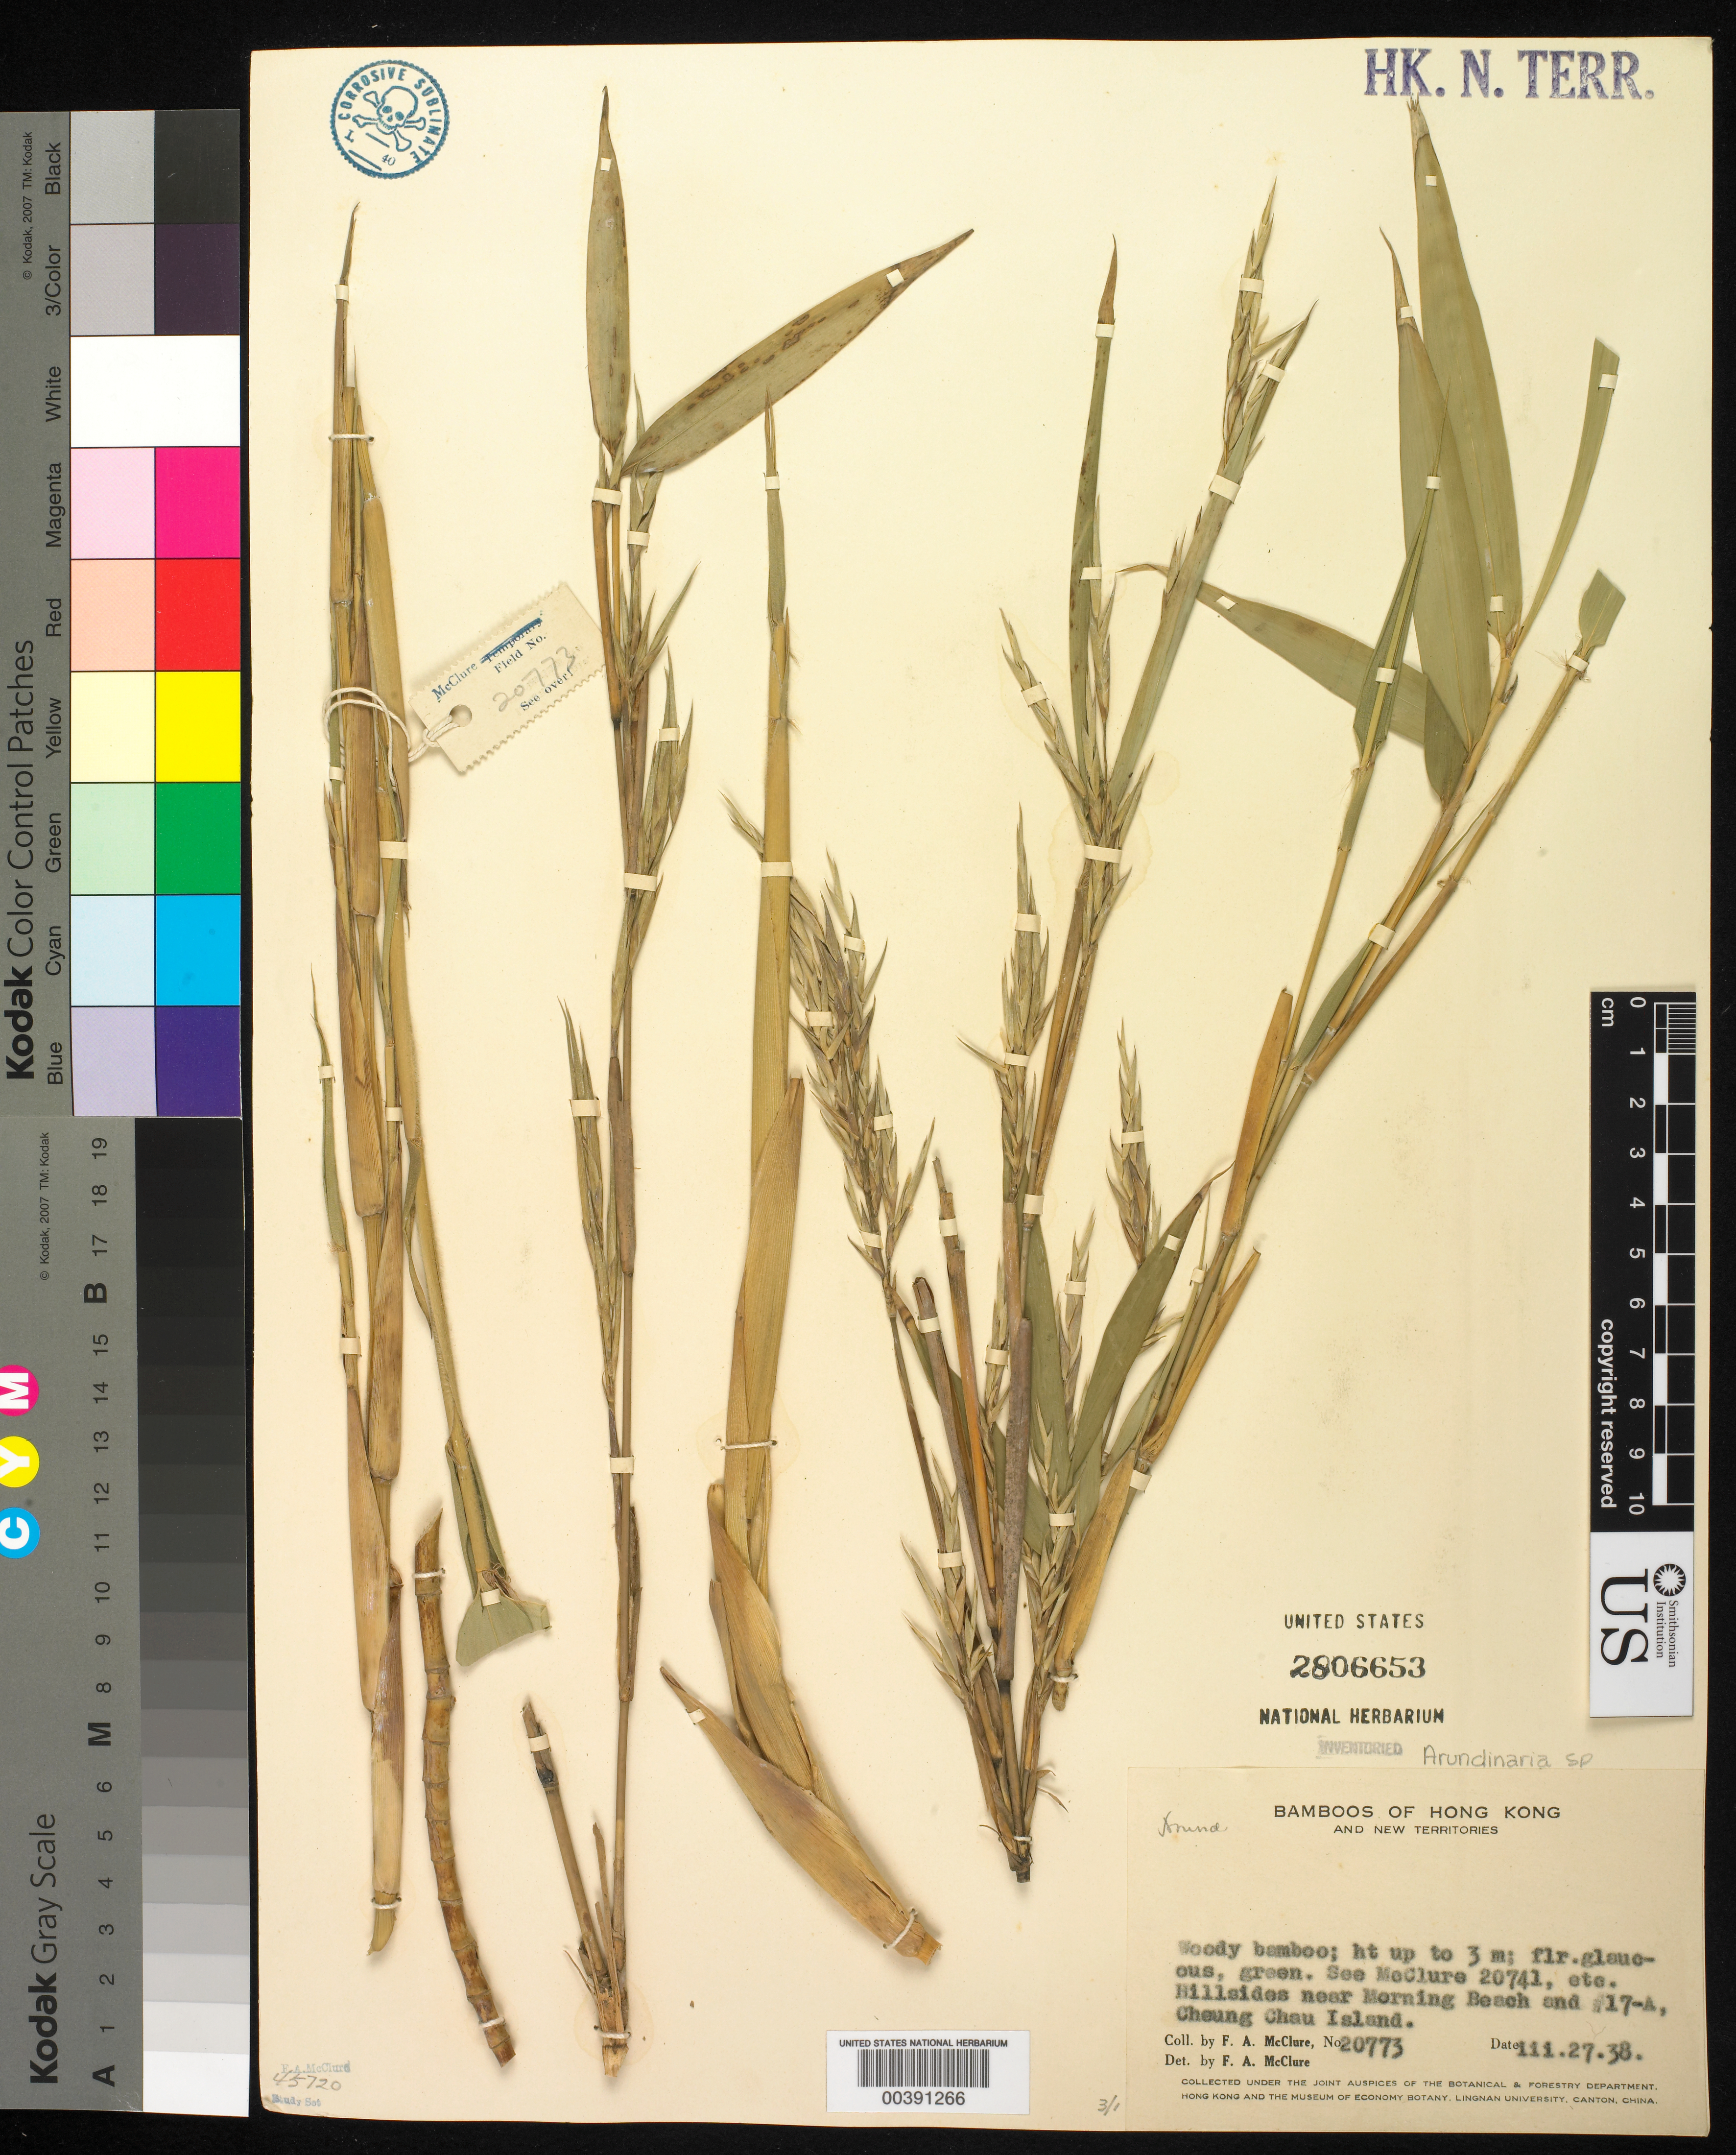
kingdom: Plantae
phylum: Tracheophyta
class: Liliopsida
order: Poales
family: Poaceae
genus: Arundinaria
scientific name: Arundinaria sp.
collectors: F. A. McClure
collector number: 20773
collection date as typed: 27 Mar 1938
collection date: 1938-03-27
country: China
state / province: Hong Kong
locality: Cheung chau isl.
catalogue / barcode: US 2806653